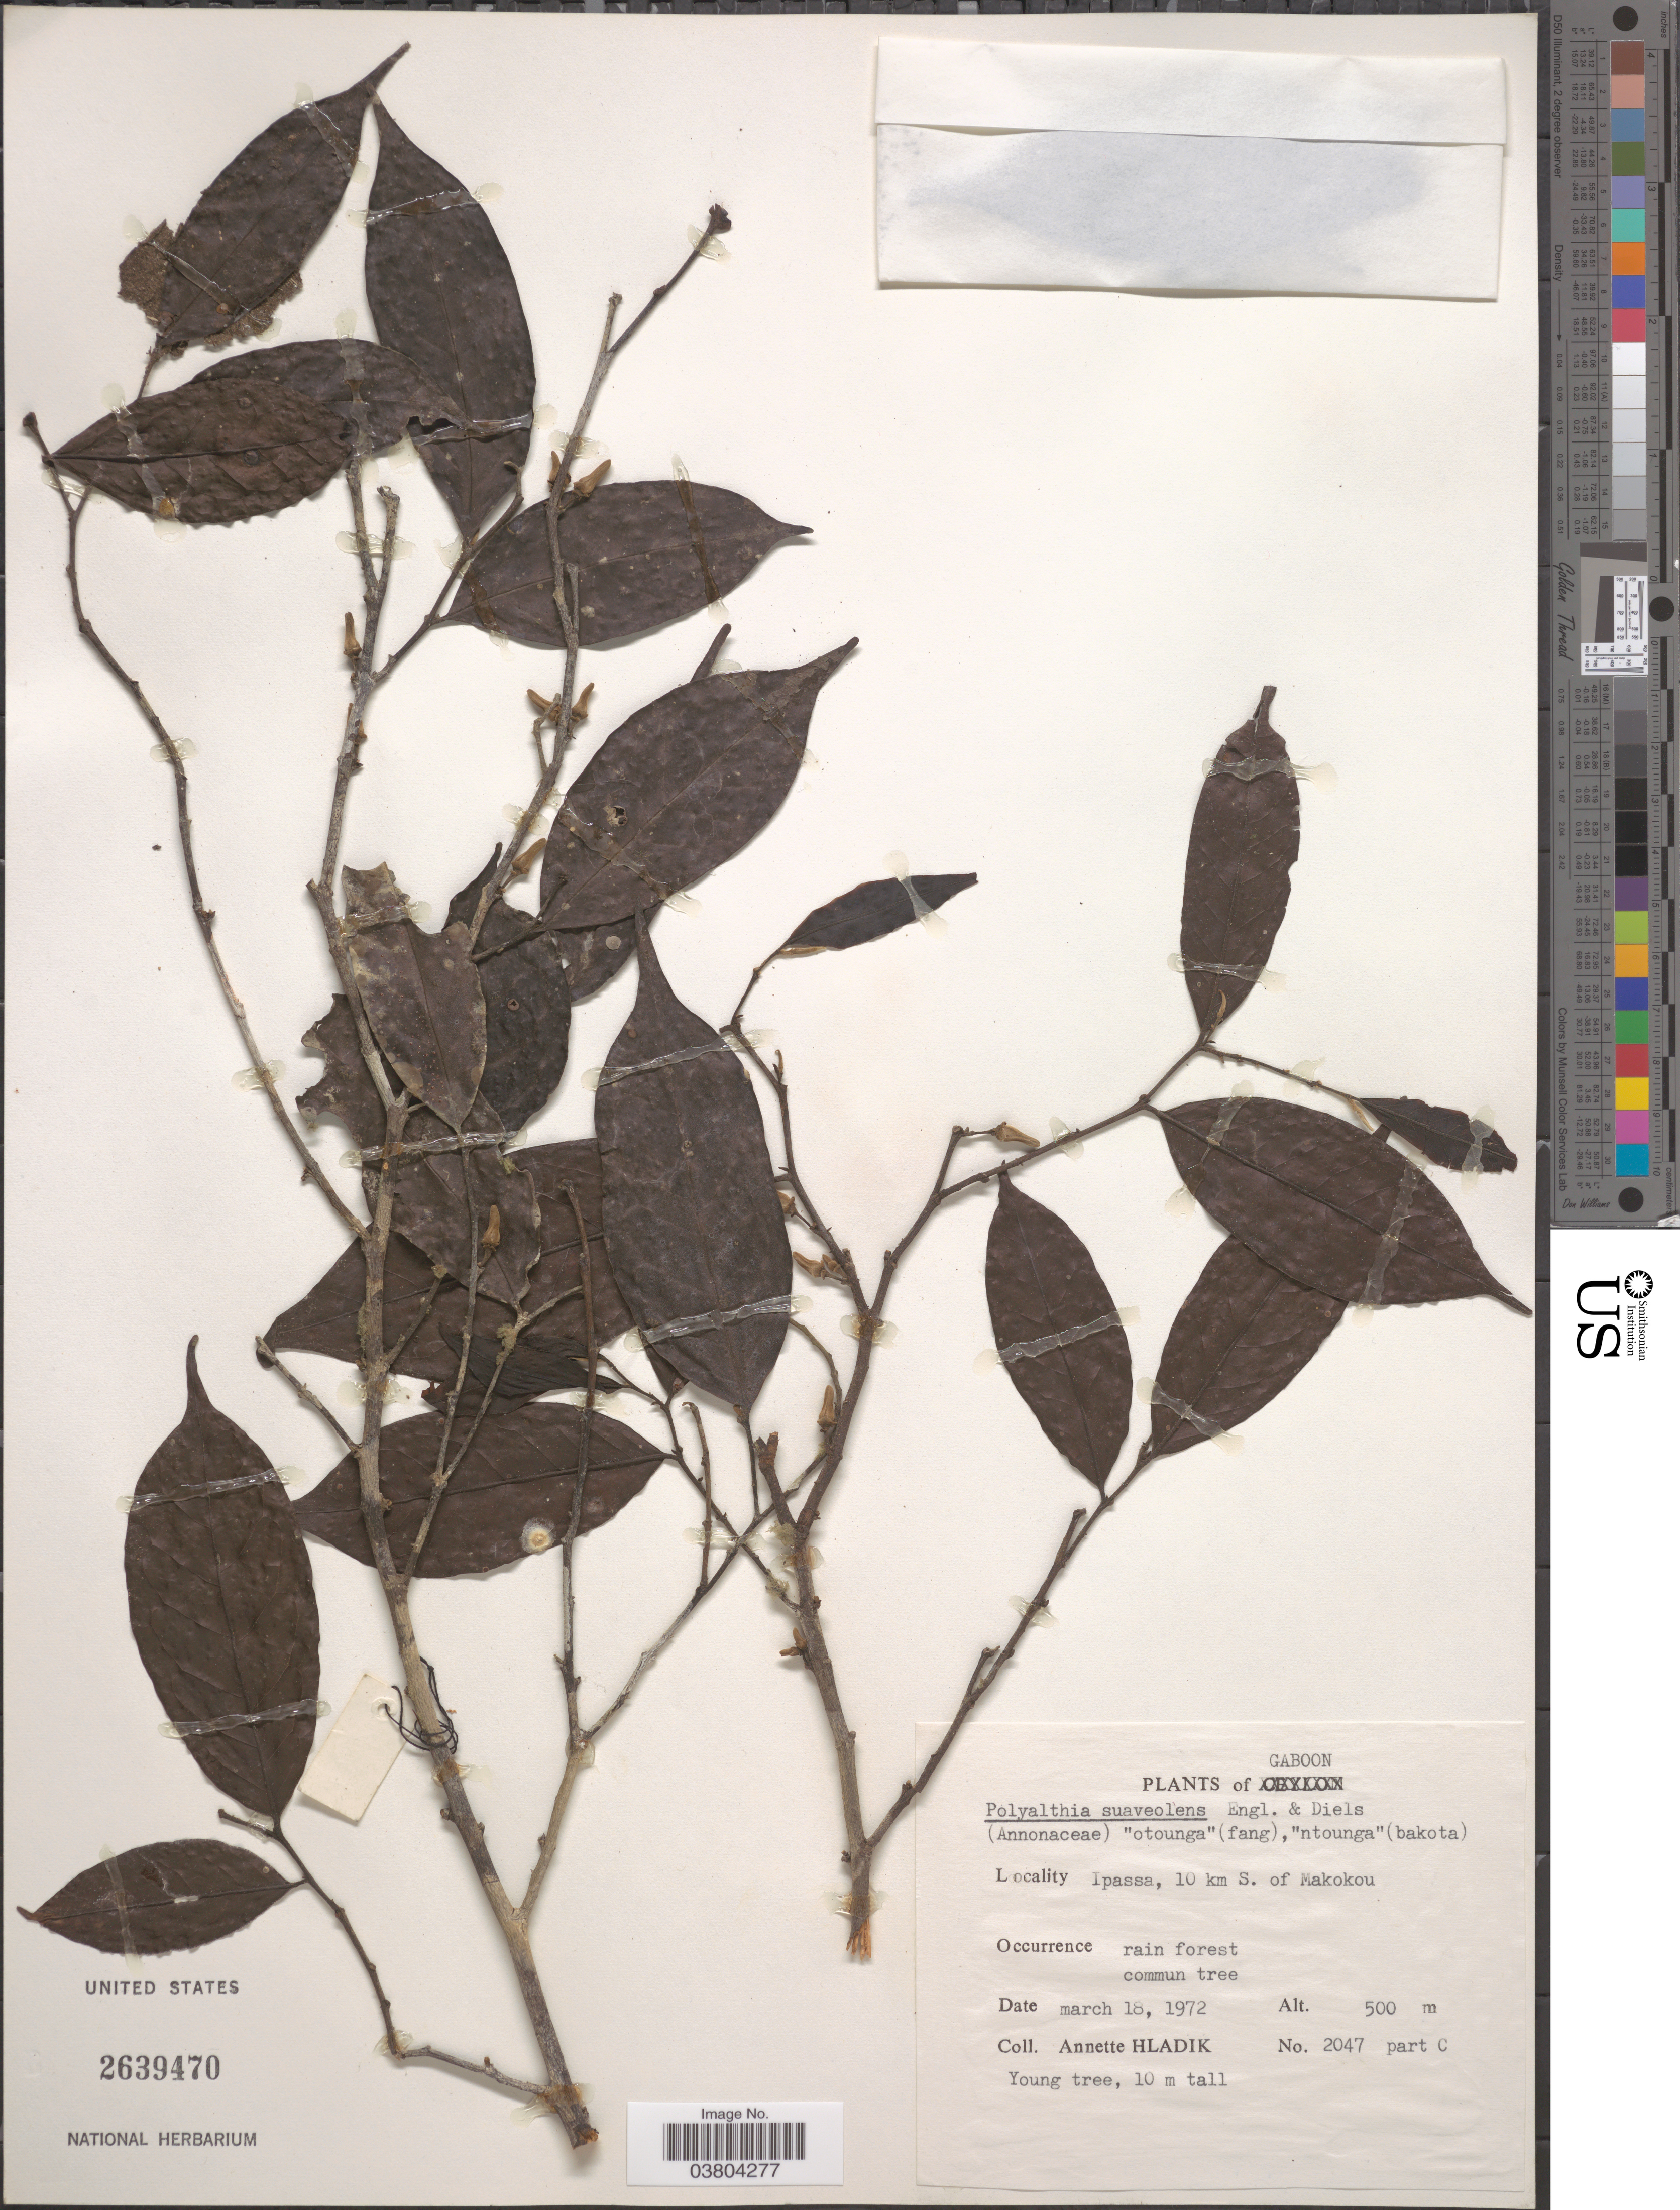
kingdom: Plantae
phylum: Tracheophyta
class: Magnoliopsida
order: Magnoliales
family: Annonaceae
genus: Greenwayodendron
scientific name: Greenwayodendron suaveolens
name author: (Engl. & Diels) Verdc.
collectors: A. Hladik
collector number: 2047 part C?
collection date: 1972-03-18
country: Gabon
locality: Ipassa, 10 km S. of Makokou.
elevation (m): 500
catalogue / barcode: US 2639470